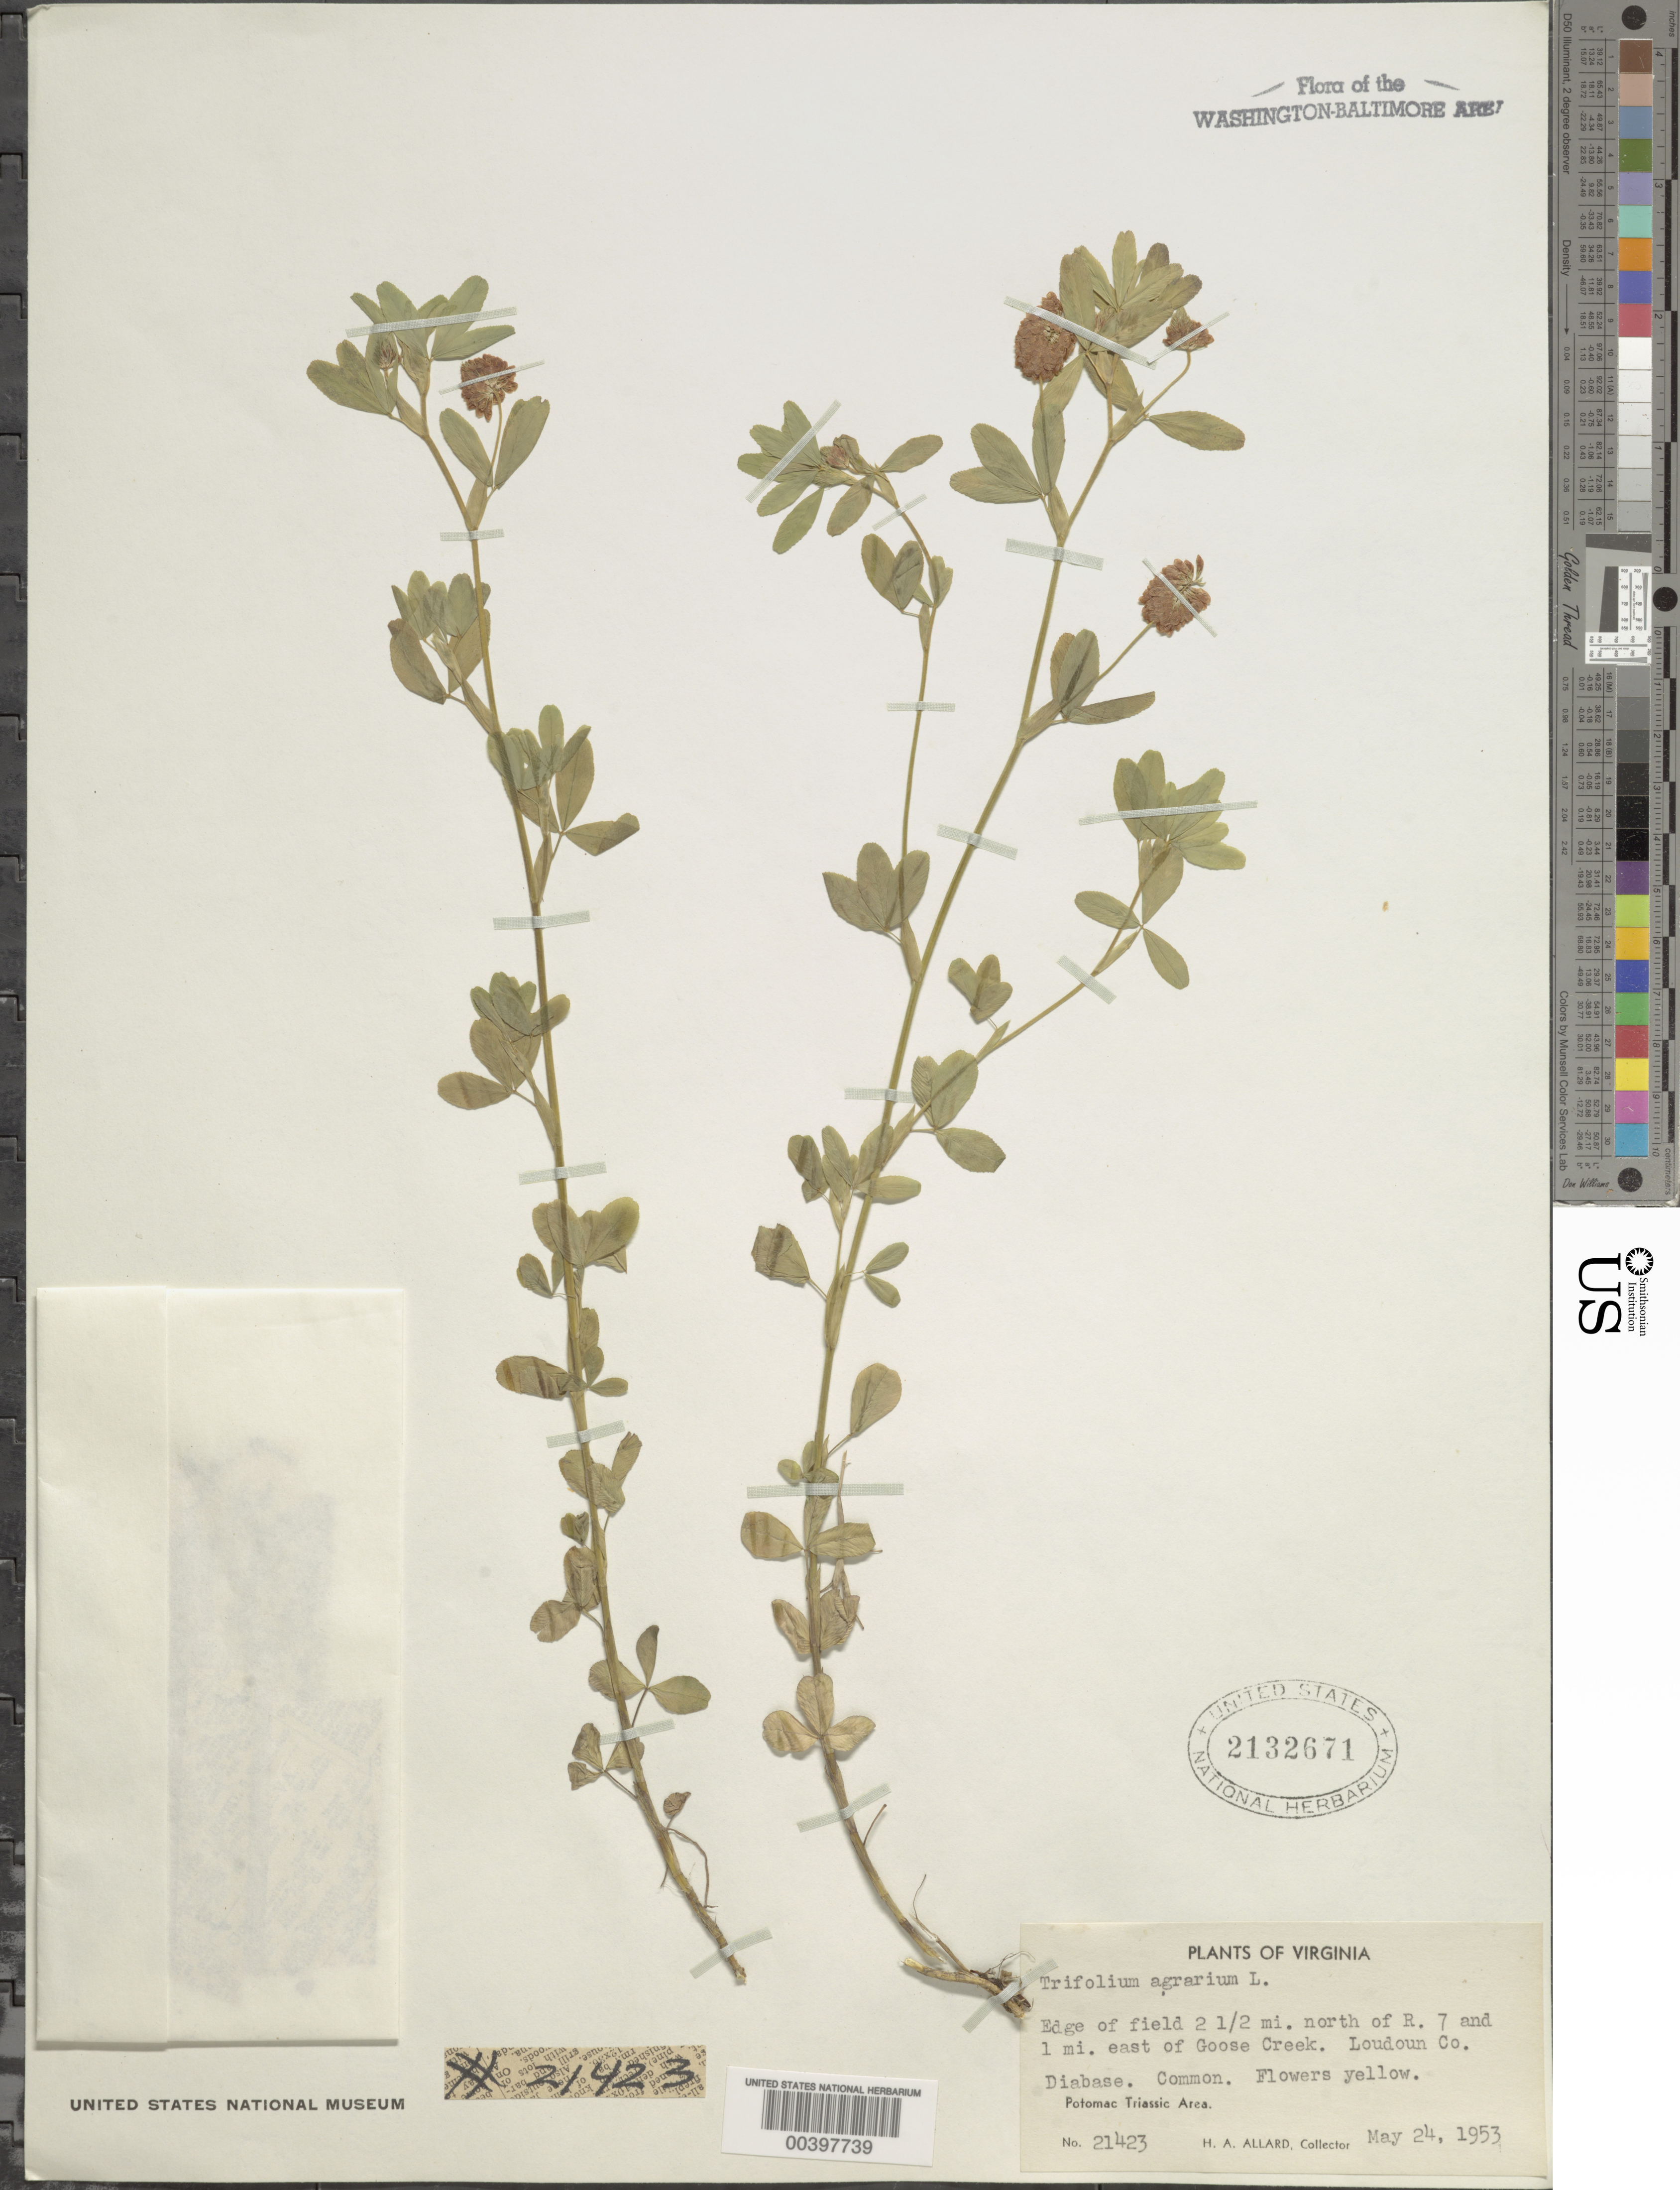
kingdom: Plantae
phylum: Tracheophyta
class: Magnoliopsida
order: Fabales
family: Fabaceae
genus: Trifolium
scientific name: Trifolium aureum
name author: Pollich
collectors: H. A. Allard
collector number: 21423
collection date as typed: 24 May 1953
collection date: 1953-05-24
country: United States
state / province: Virginia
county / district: Loudoun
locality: North of Route 7 and east of Goose Creek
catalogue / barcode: US 2132671